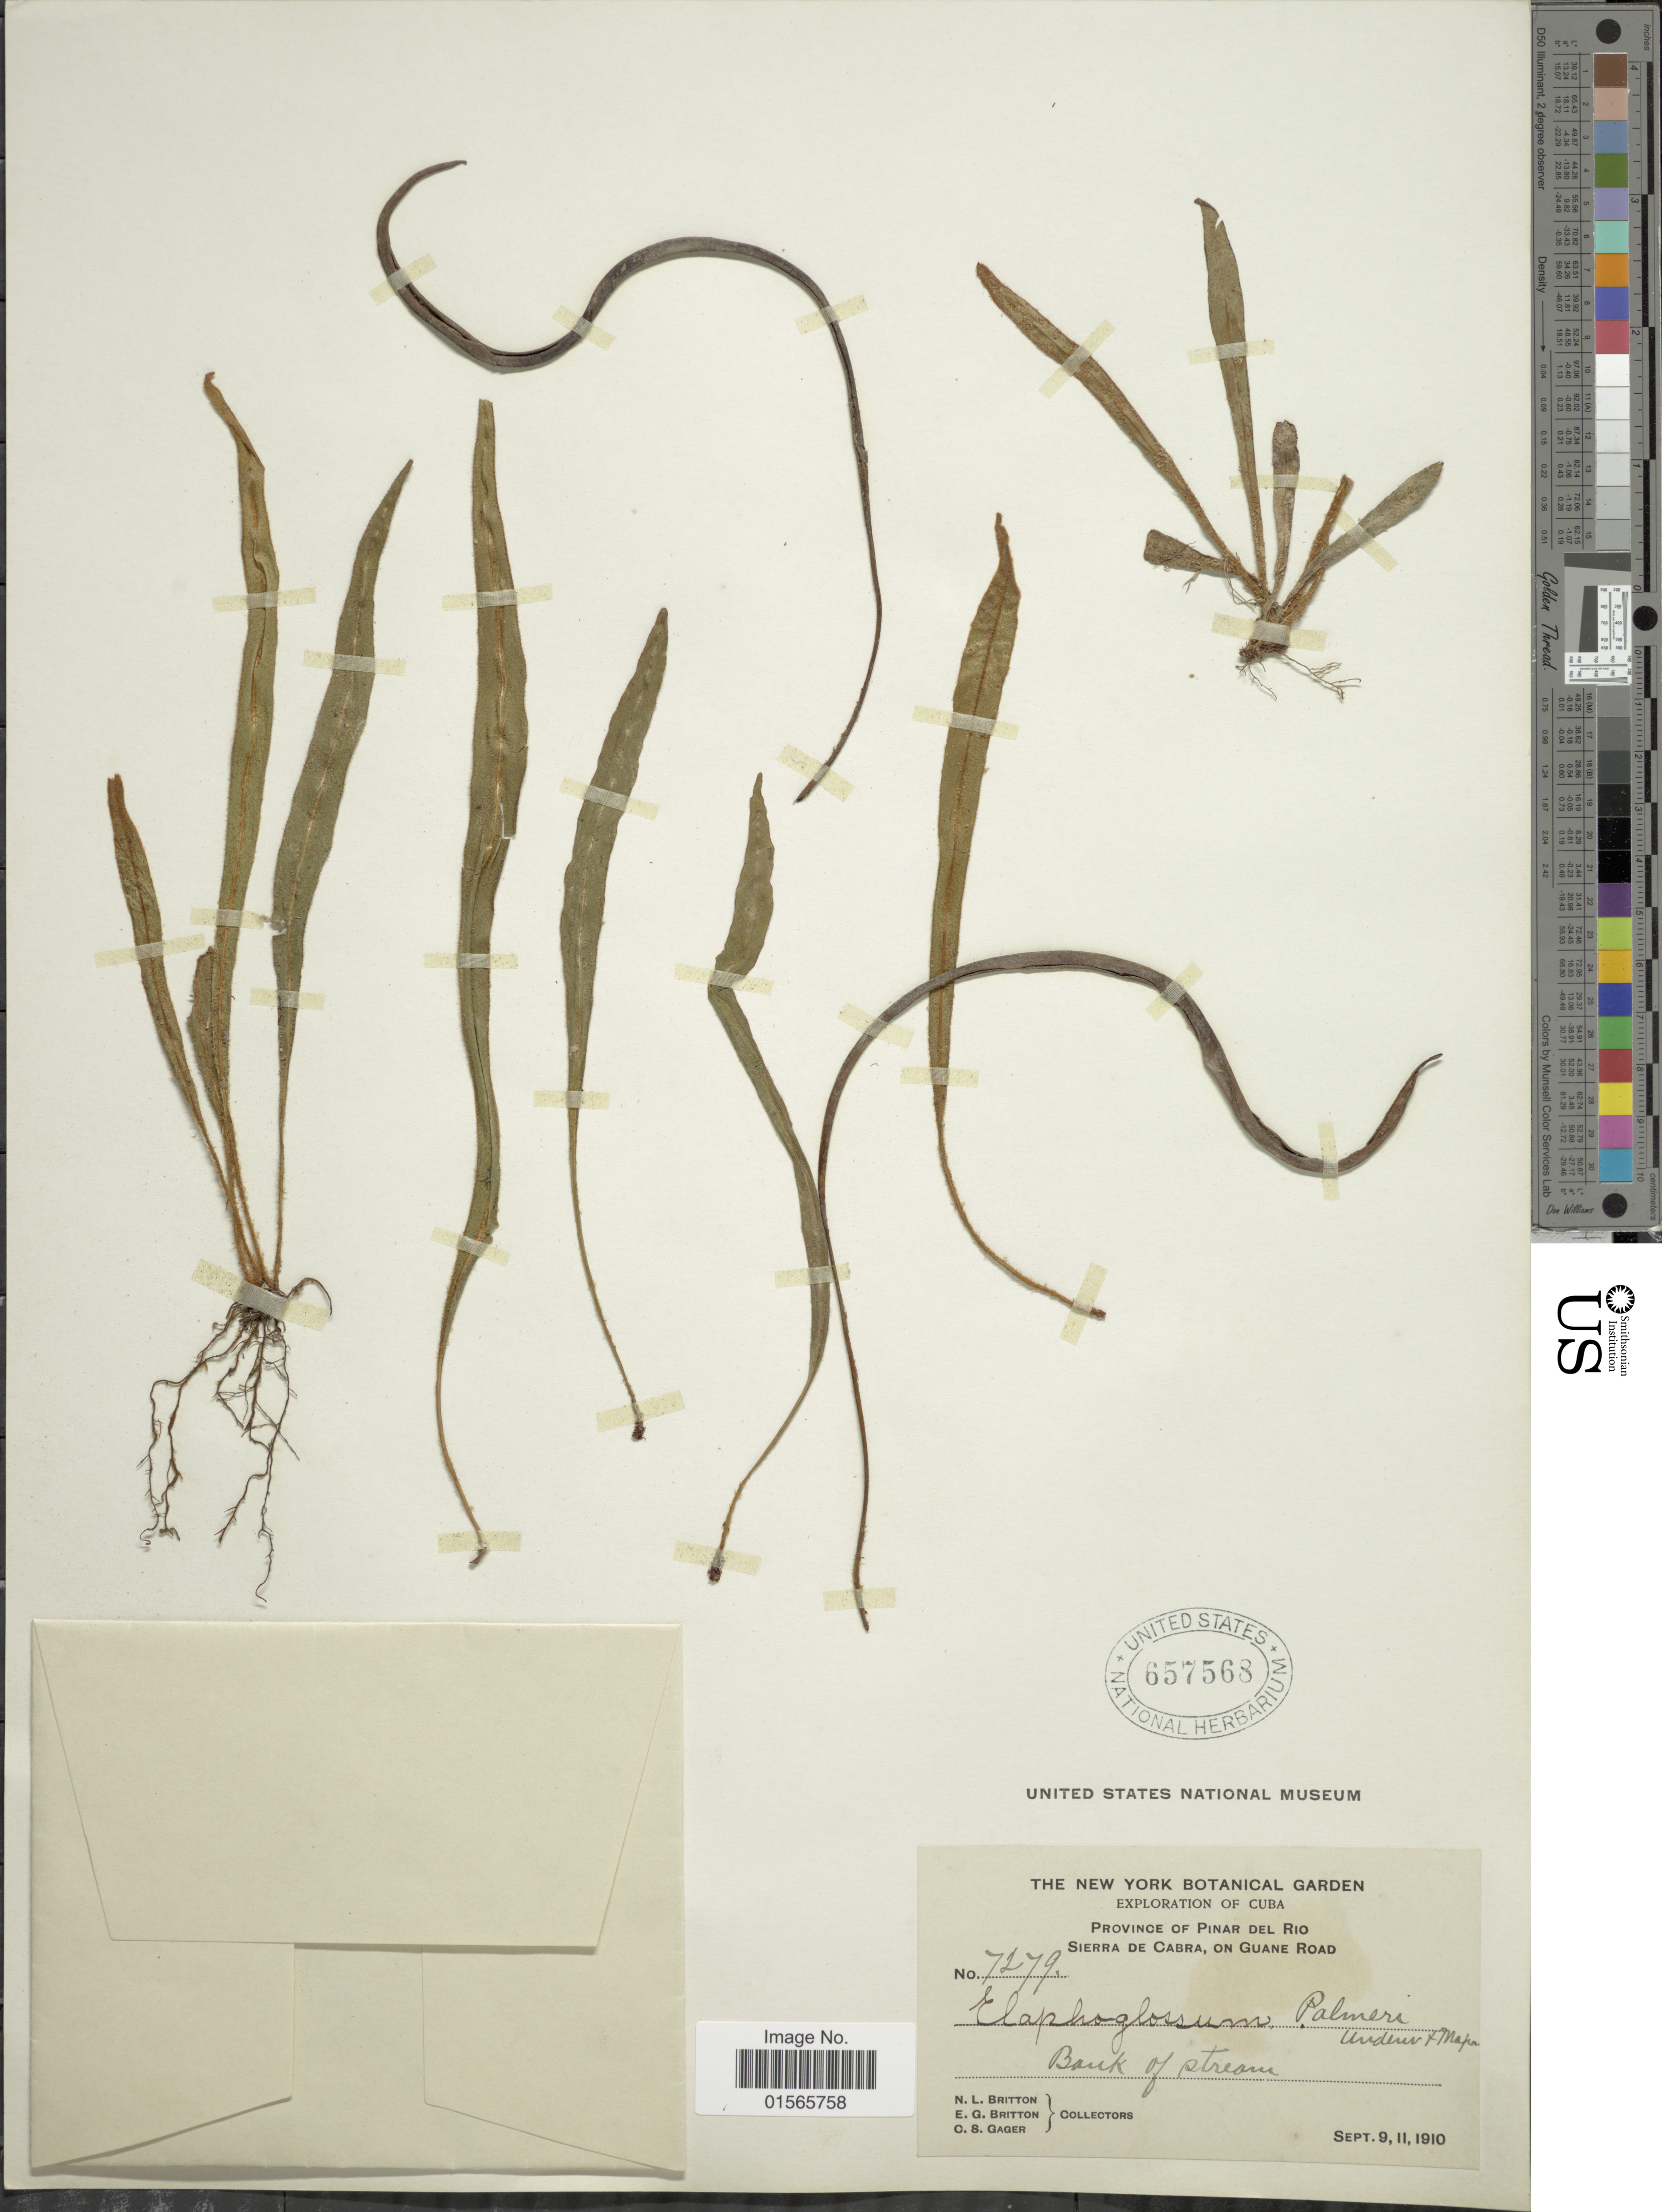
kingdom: Plantae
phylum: Tracheophyta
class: Polypodiopsida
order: Polypodiales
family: Dryopteridaceae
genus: Elaphoglossum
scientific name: Elaphoglossum palmeri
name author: Underw. & Maxon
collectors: N. Britton, E. G. Britton & C. Gager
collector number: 7278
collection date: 1910-09-08/1910-09-10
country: Cuba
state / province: Pinar del Río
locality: Sierra de Cabra, on Guane Road, Bank of stream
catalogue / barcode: US 657568